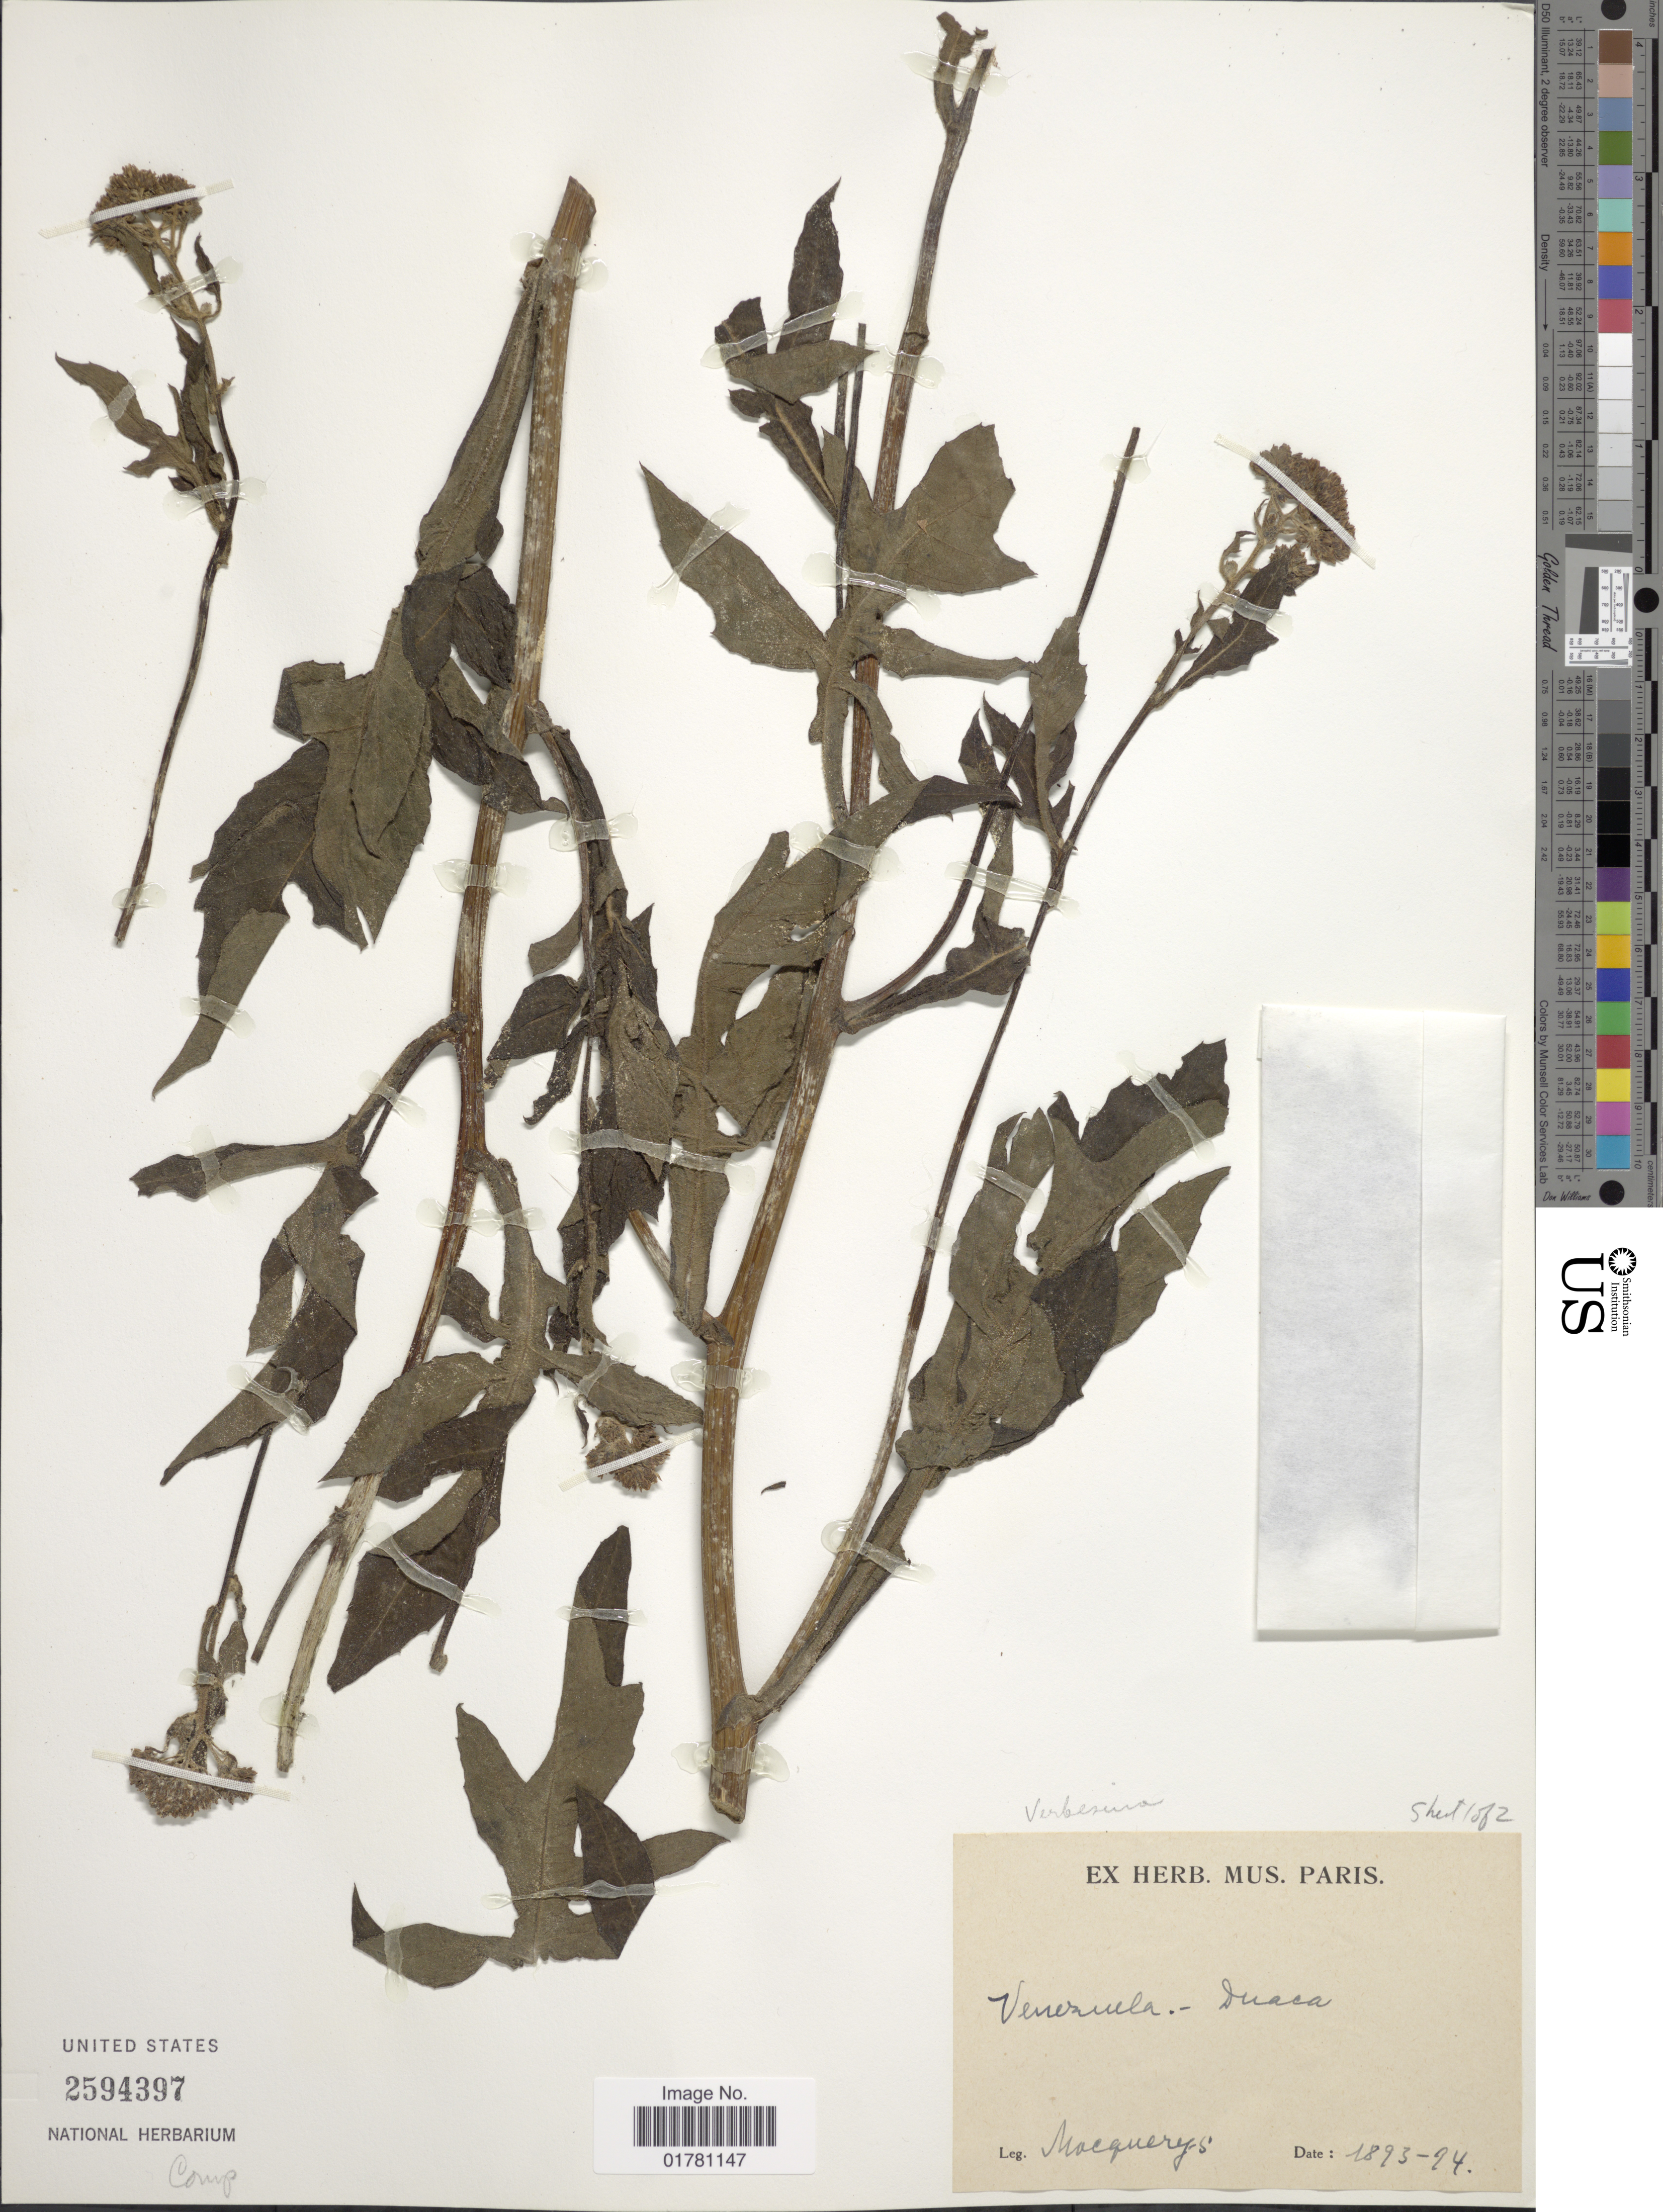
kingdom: Plantae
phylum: Tracheophyta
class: Magnoliopsida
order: Asterales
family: Asteraceae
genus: Verbesina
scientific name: Verbesina peraffinis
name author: S.F. Blake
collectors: A. Mocquerys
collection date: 1893/1894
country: Venezuela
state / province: Lara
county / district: Crespo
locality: Duaca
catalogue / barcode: US 2594397